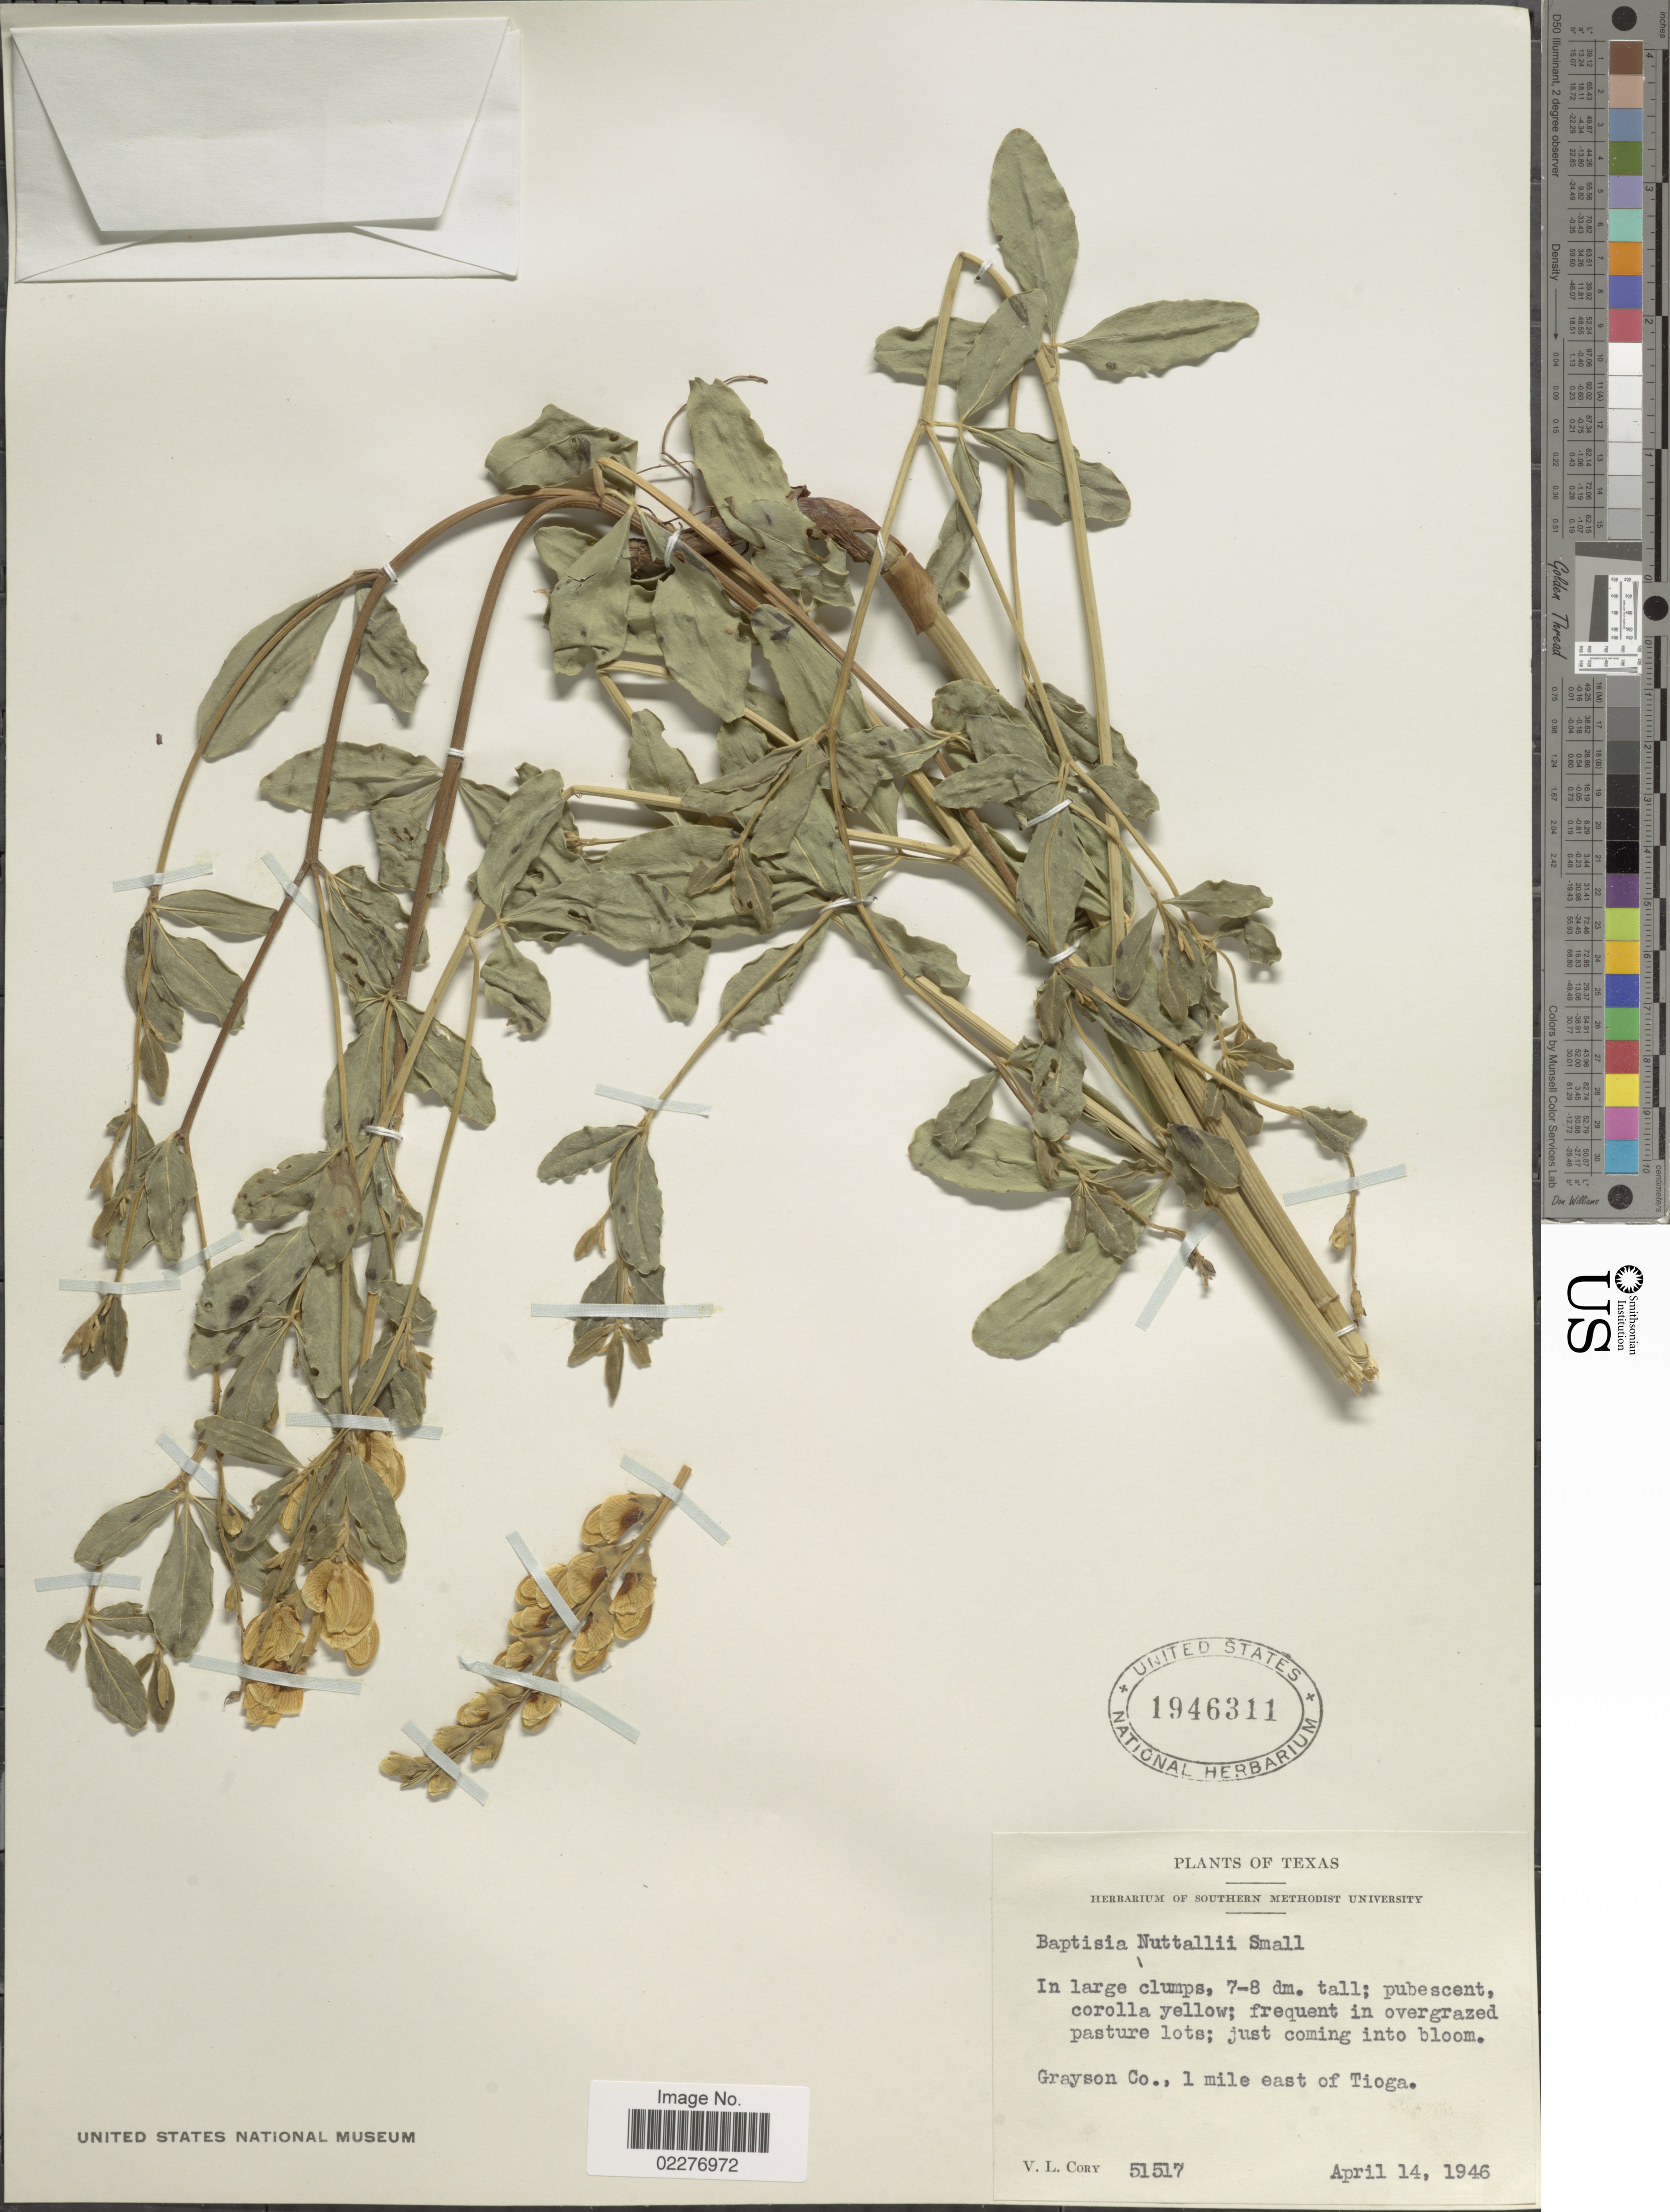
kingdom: Plantae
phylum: Tracheophyta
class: Magnoliopsida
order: Fabales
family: Fabaceae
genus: Baptisia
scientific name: Baptisia nuttalliana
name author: Small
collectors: V. Cory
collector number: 51517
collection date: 1946-04-14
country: United States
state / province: Texas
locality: Grayson Co., 1 mile east of Tioga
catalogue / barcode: US 1946311